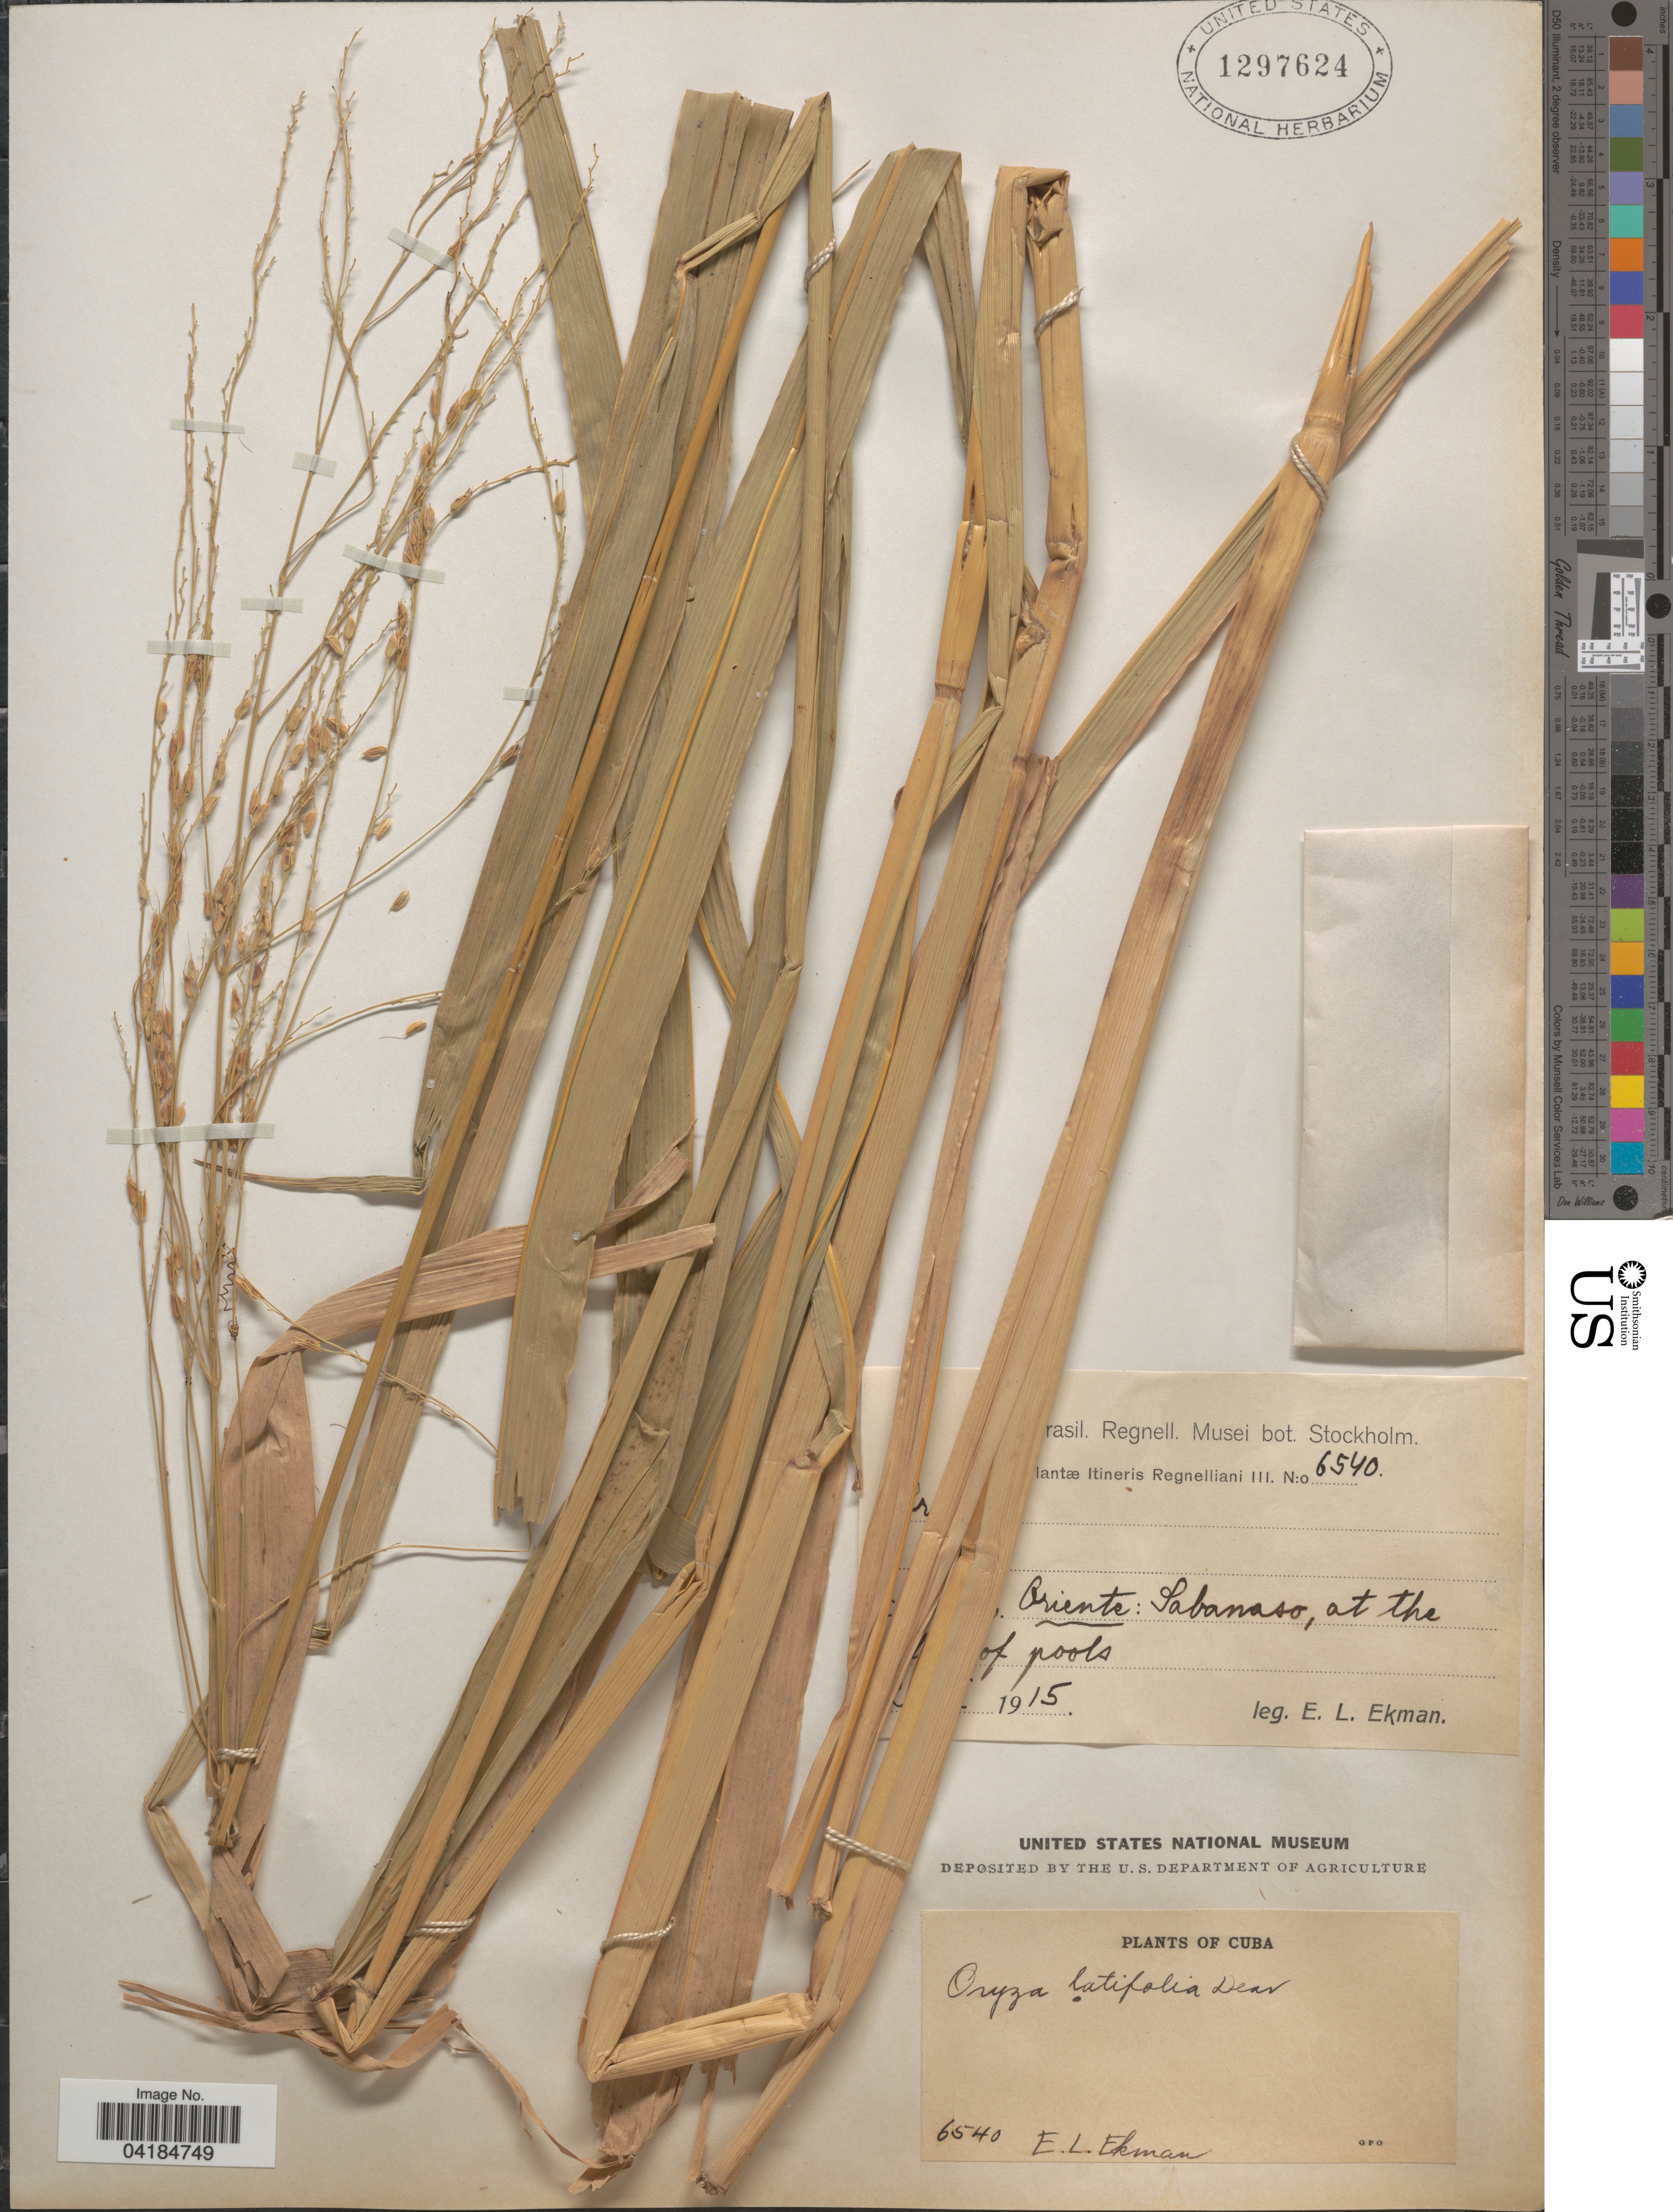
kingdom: Plantae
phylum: Tracheophyta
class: Liliopsida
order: Poales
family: Poaceae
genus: Oryza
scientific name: Oryza latifolia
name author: Desv.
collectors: E. L. Ekman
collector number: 6540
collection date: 1915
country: Cuba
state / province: Oriente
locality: Itineris Regnelliani III. Sabanaso, at the [illegible text] of pools.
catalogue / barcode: US 1297624